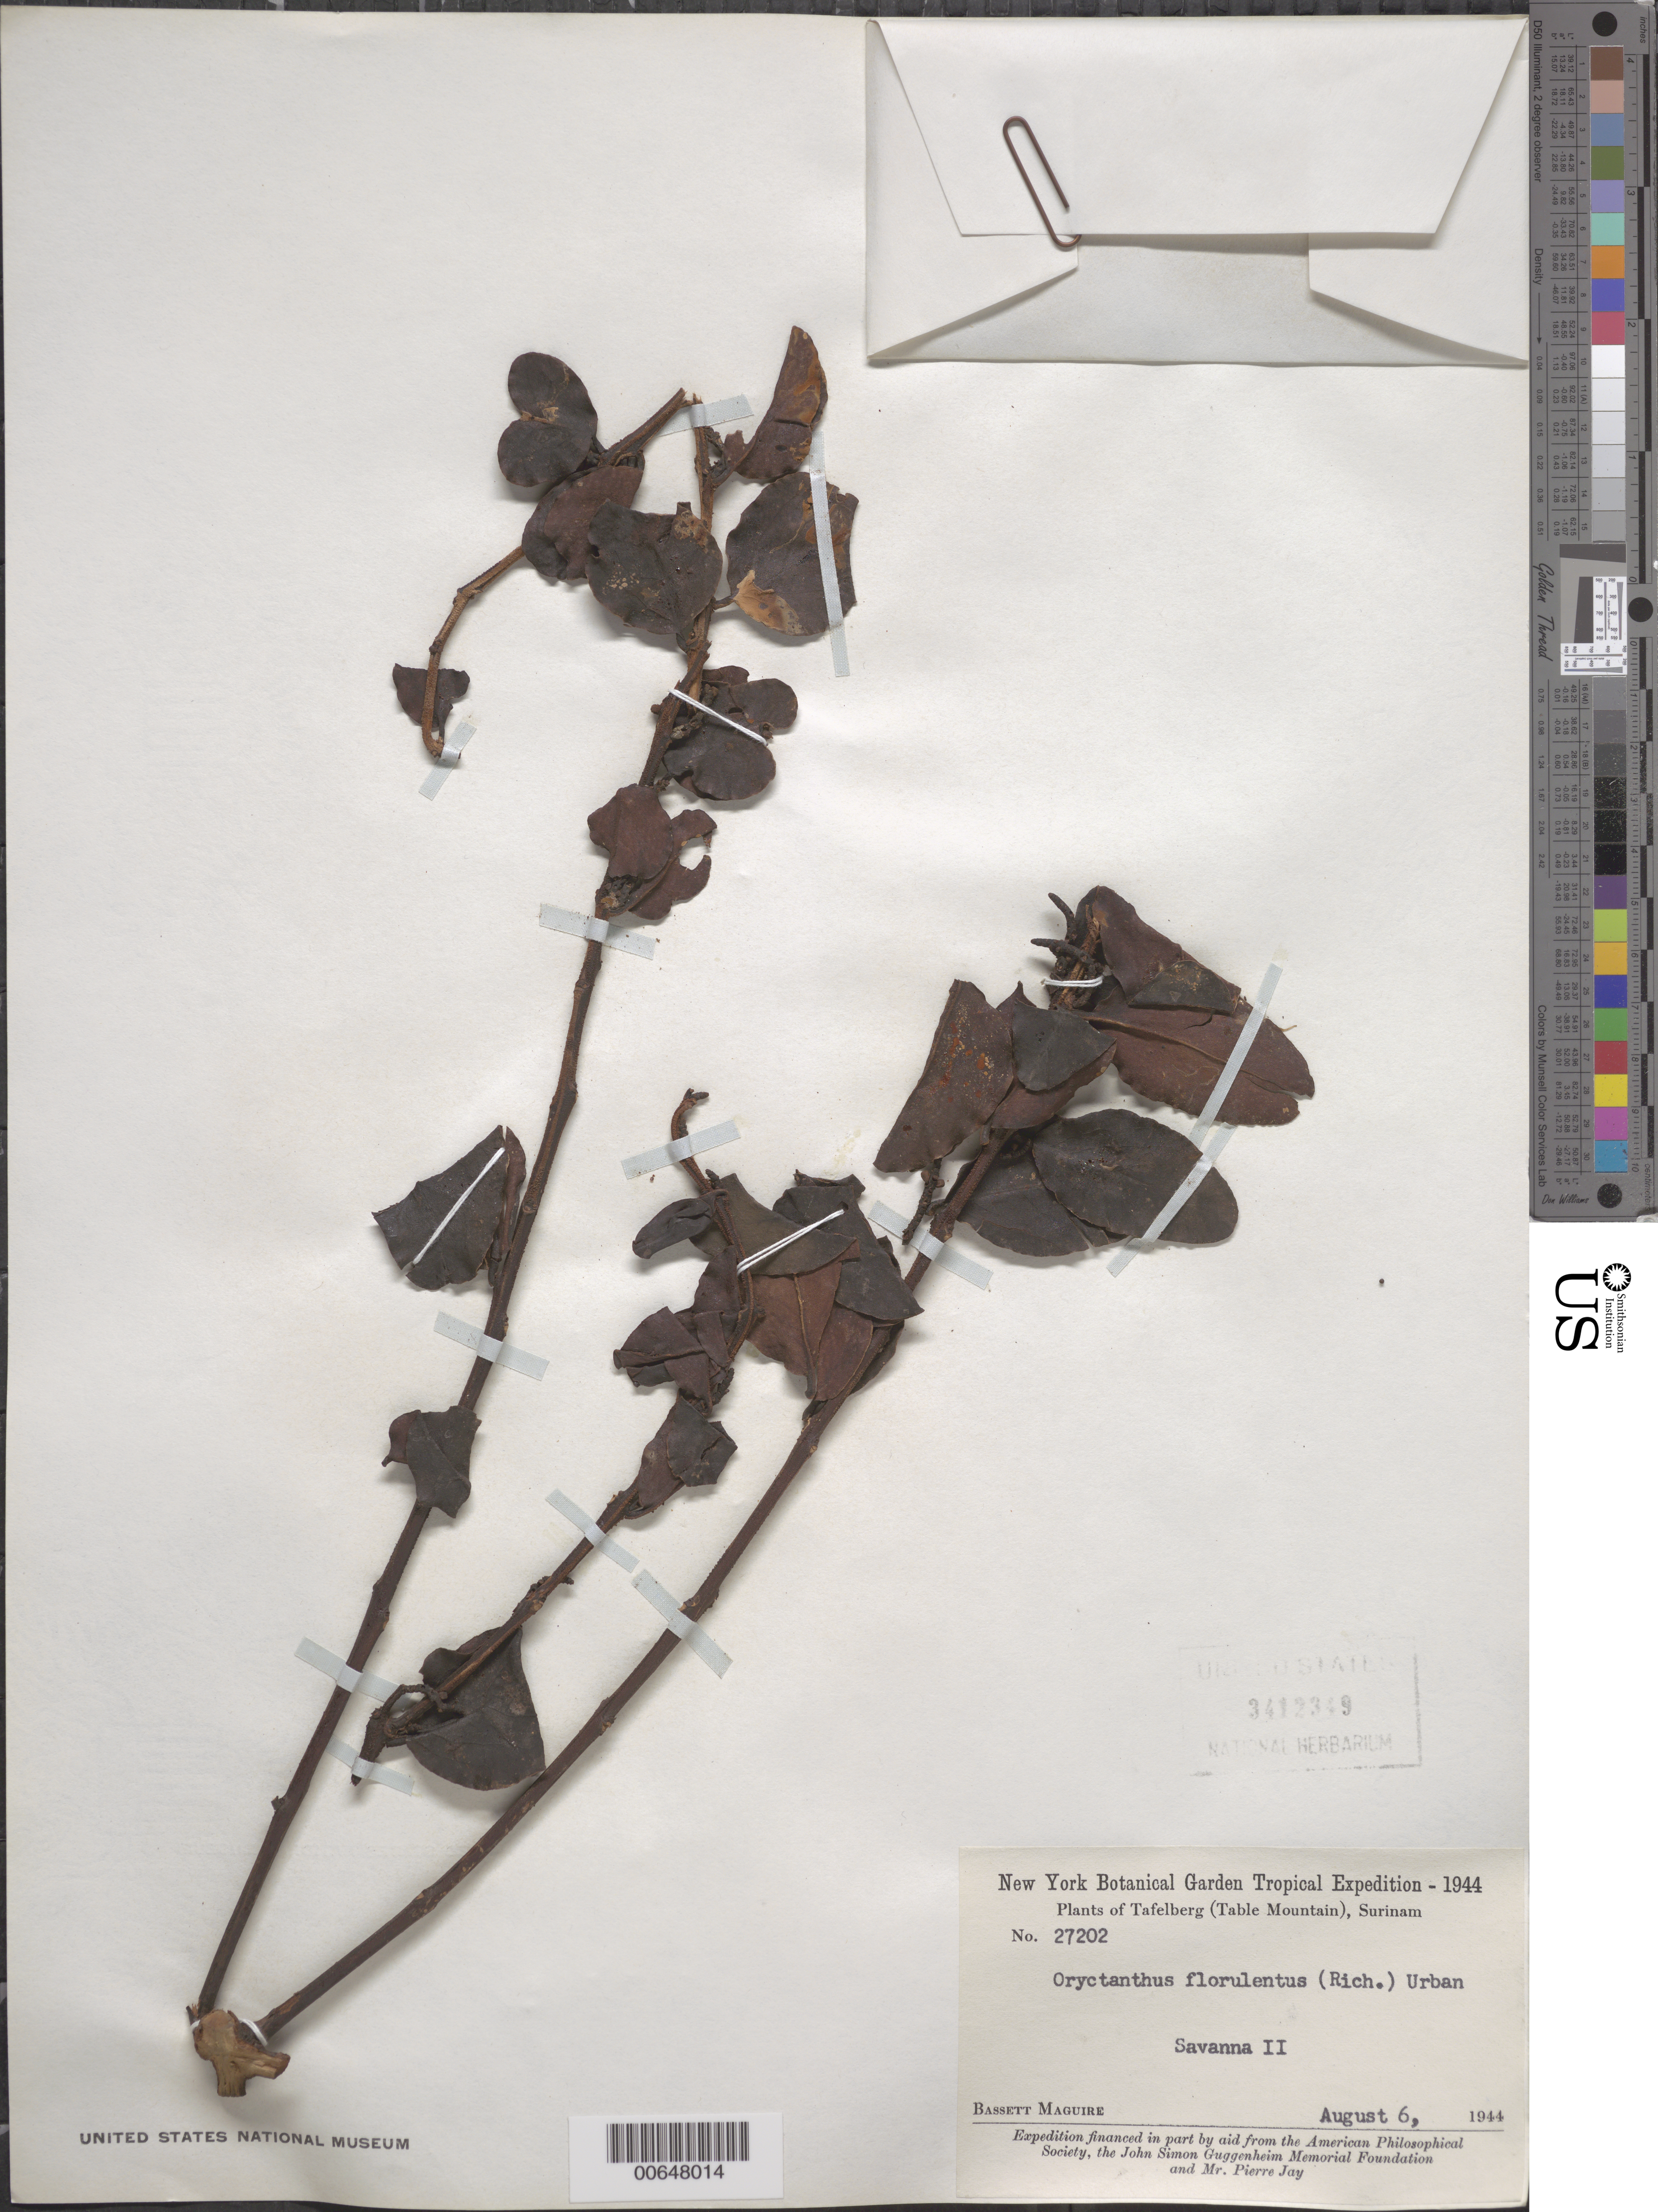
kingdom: Plantae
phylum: Tracheophyta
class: Magnoliopsida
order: Santalales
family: Loranthaceae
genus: Oryctanthus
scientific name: Oryctanthus florulentus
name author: (Rich.) Tiegh.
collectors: B. Maguire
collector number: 27202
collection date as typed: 6-Aug-44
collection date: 1944-08-06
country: Suriname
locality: Tafelberg (Table Mountain), Savanna II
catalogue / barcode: US 3412349